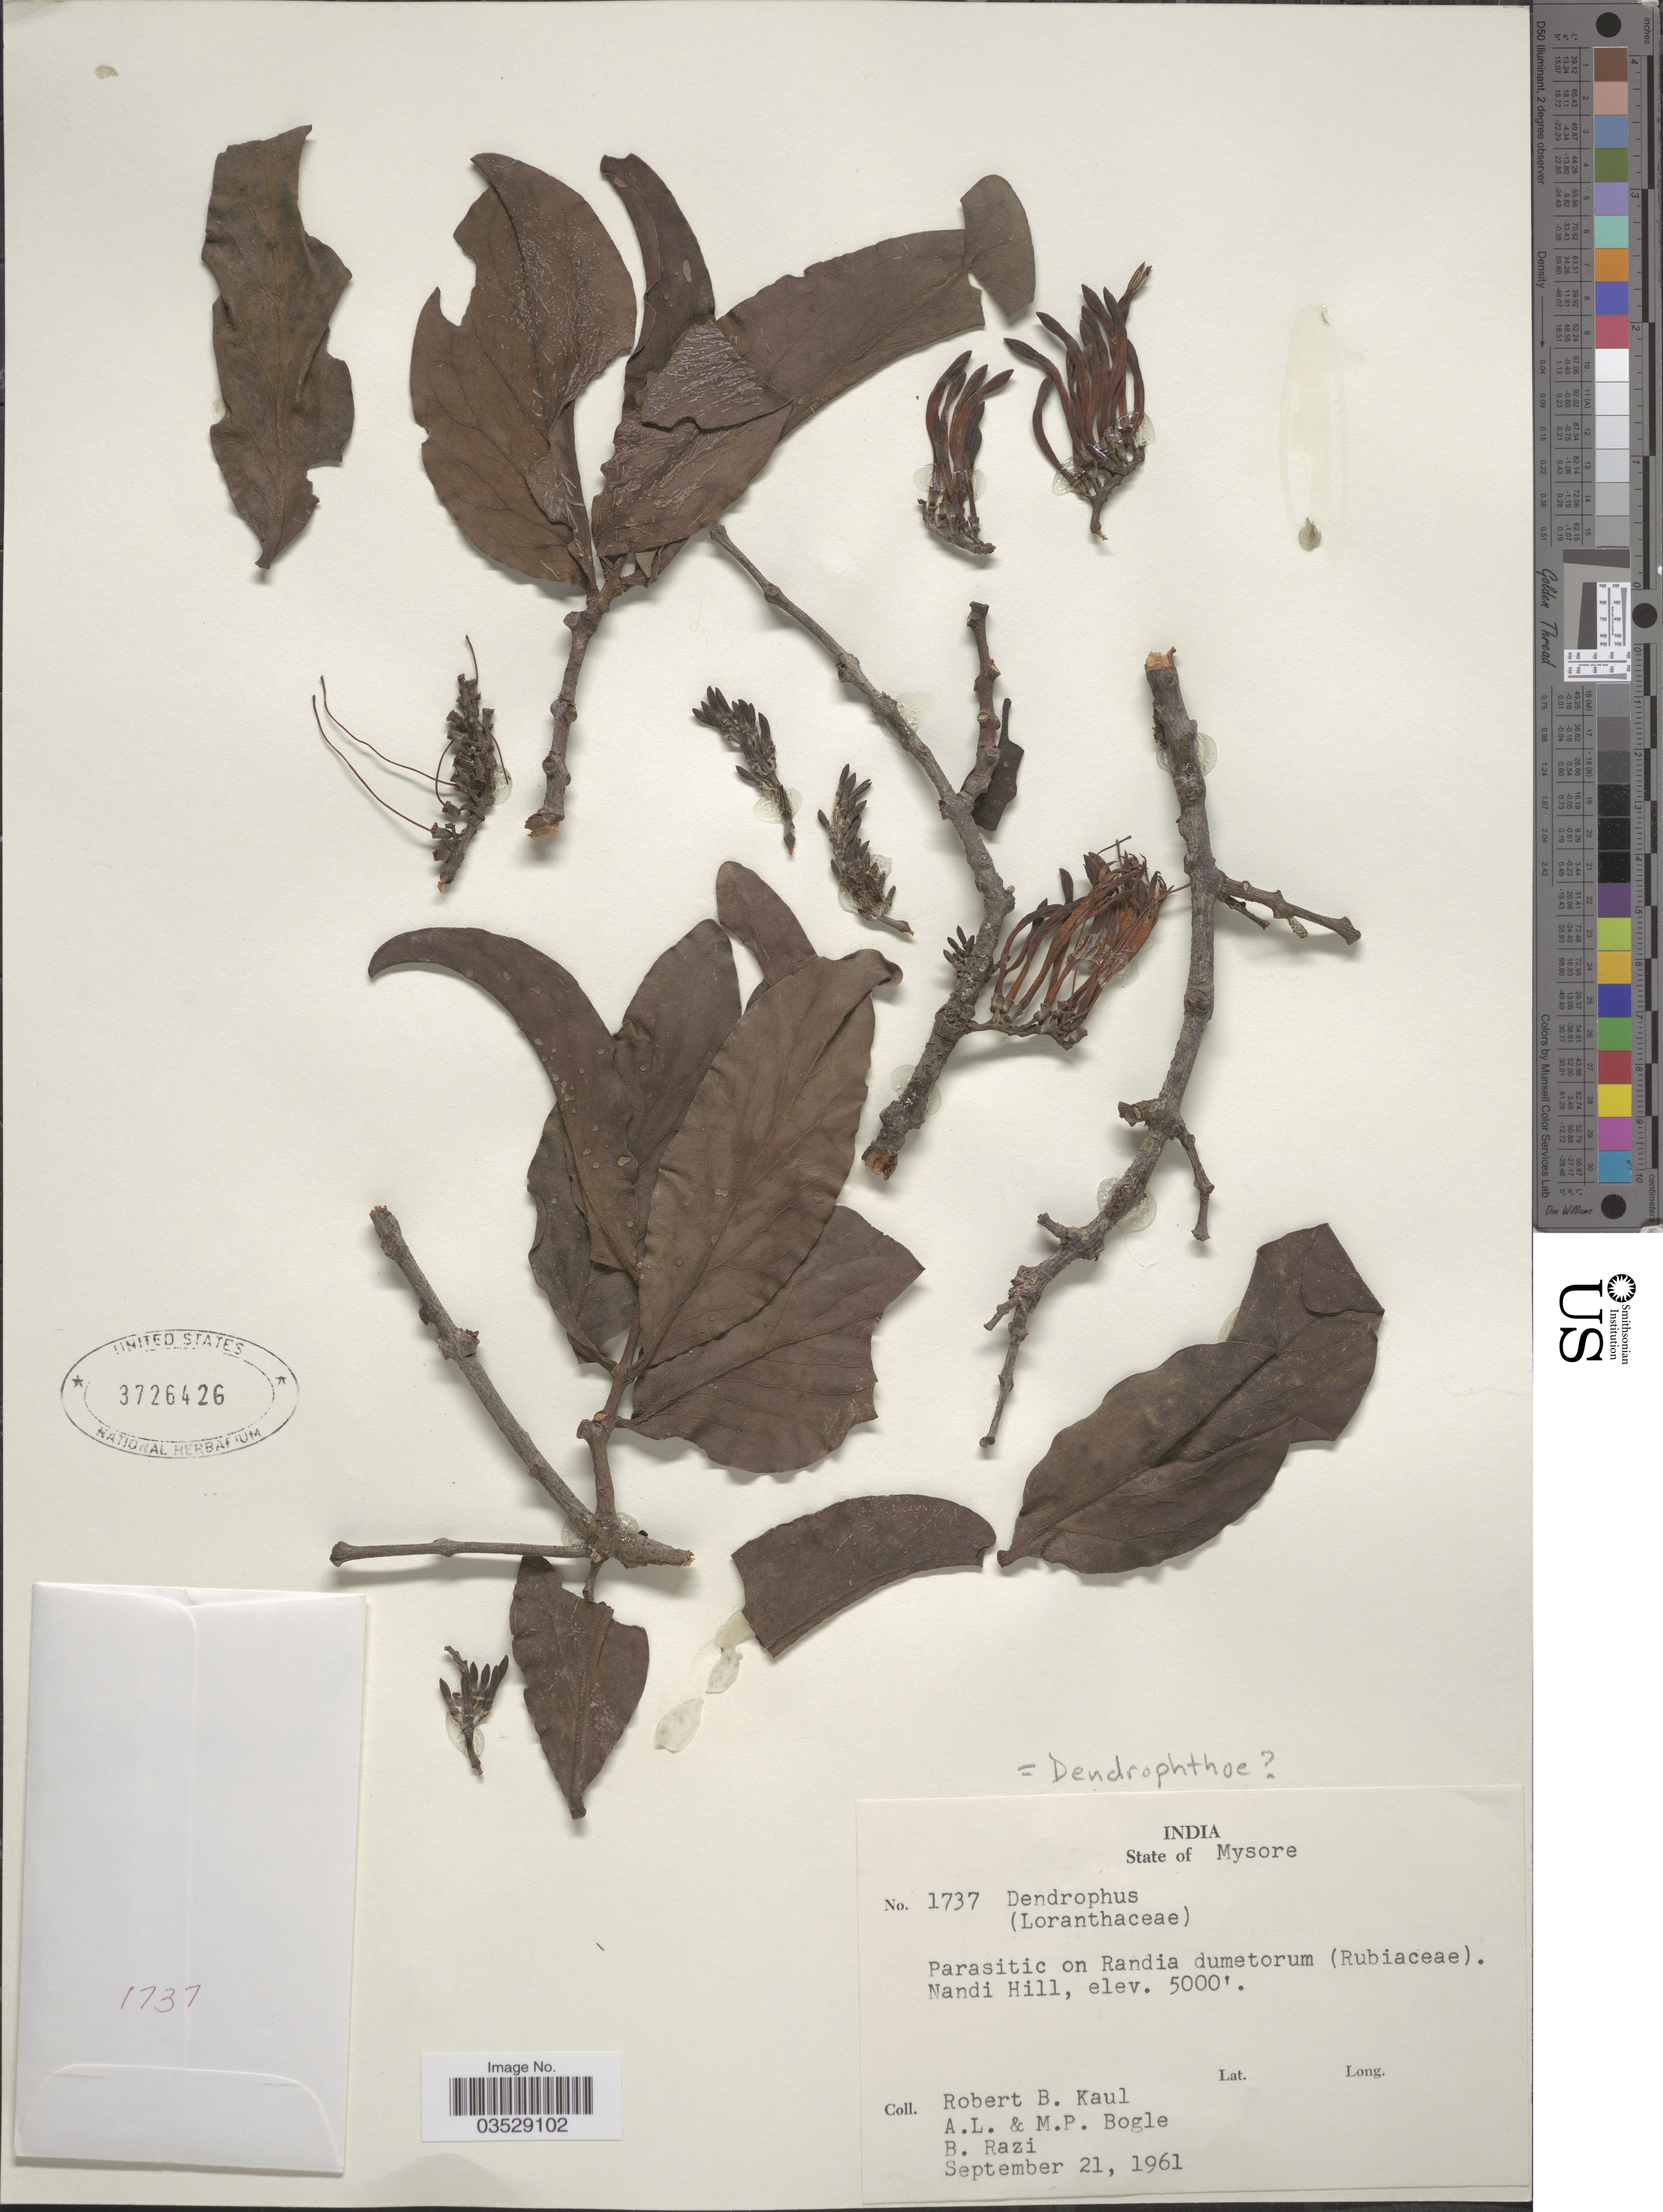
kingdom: Plantae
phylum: Tracheophyta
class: Magnoliopsida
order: Santalales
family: Loranthaceae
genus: Dendrophthoe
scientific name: Dendrophthoe sp.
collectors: R. Kaul, Bogle, A.L., M. Bogle & B. Razi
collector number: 1737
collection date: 1961-09-21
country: India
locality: State of Mysore. Nandi Hill.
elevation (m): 1524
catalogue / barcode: US 3726426